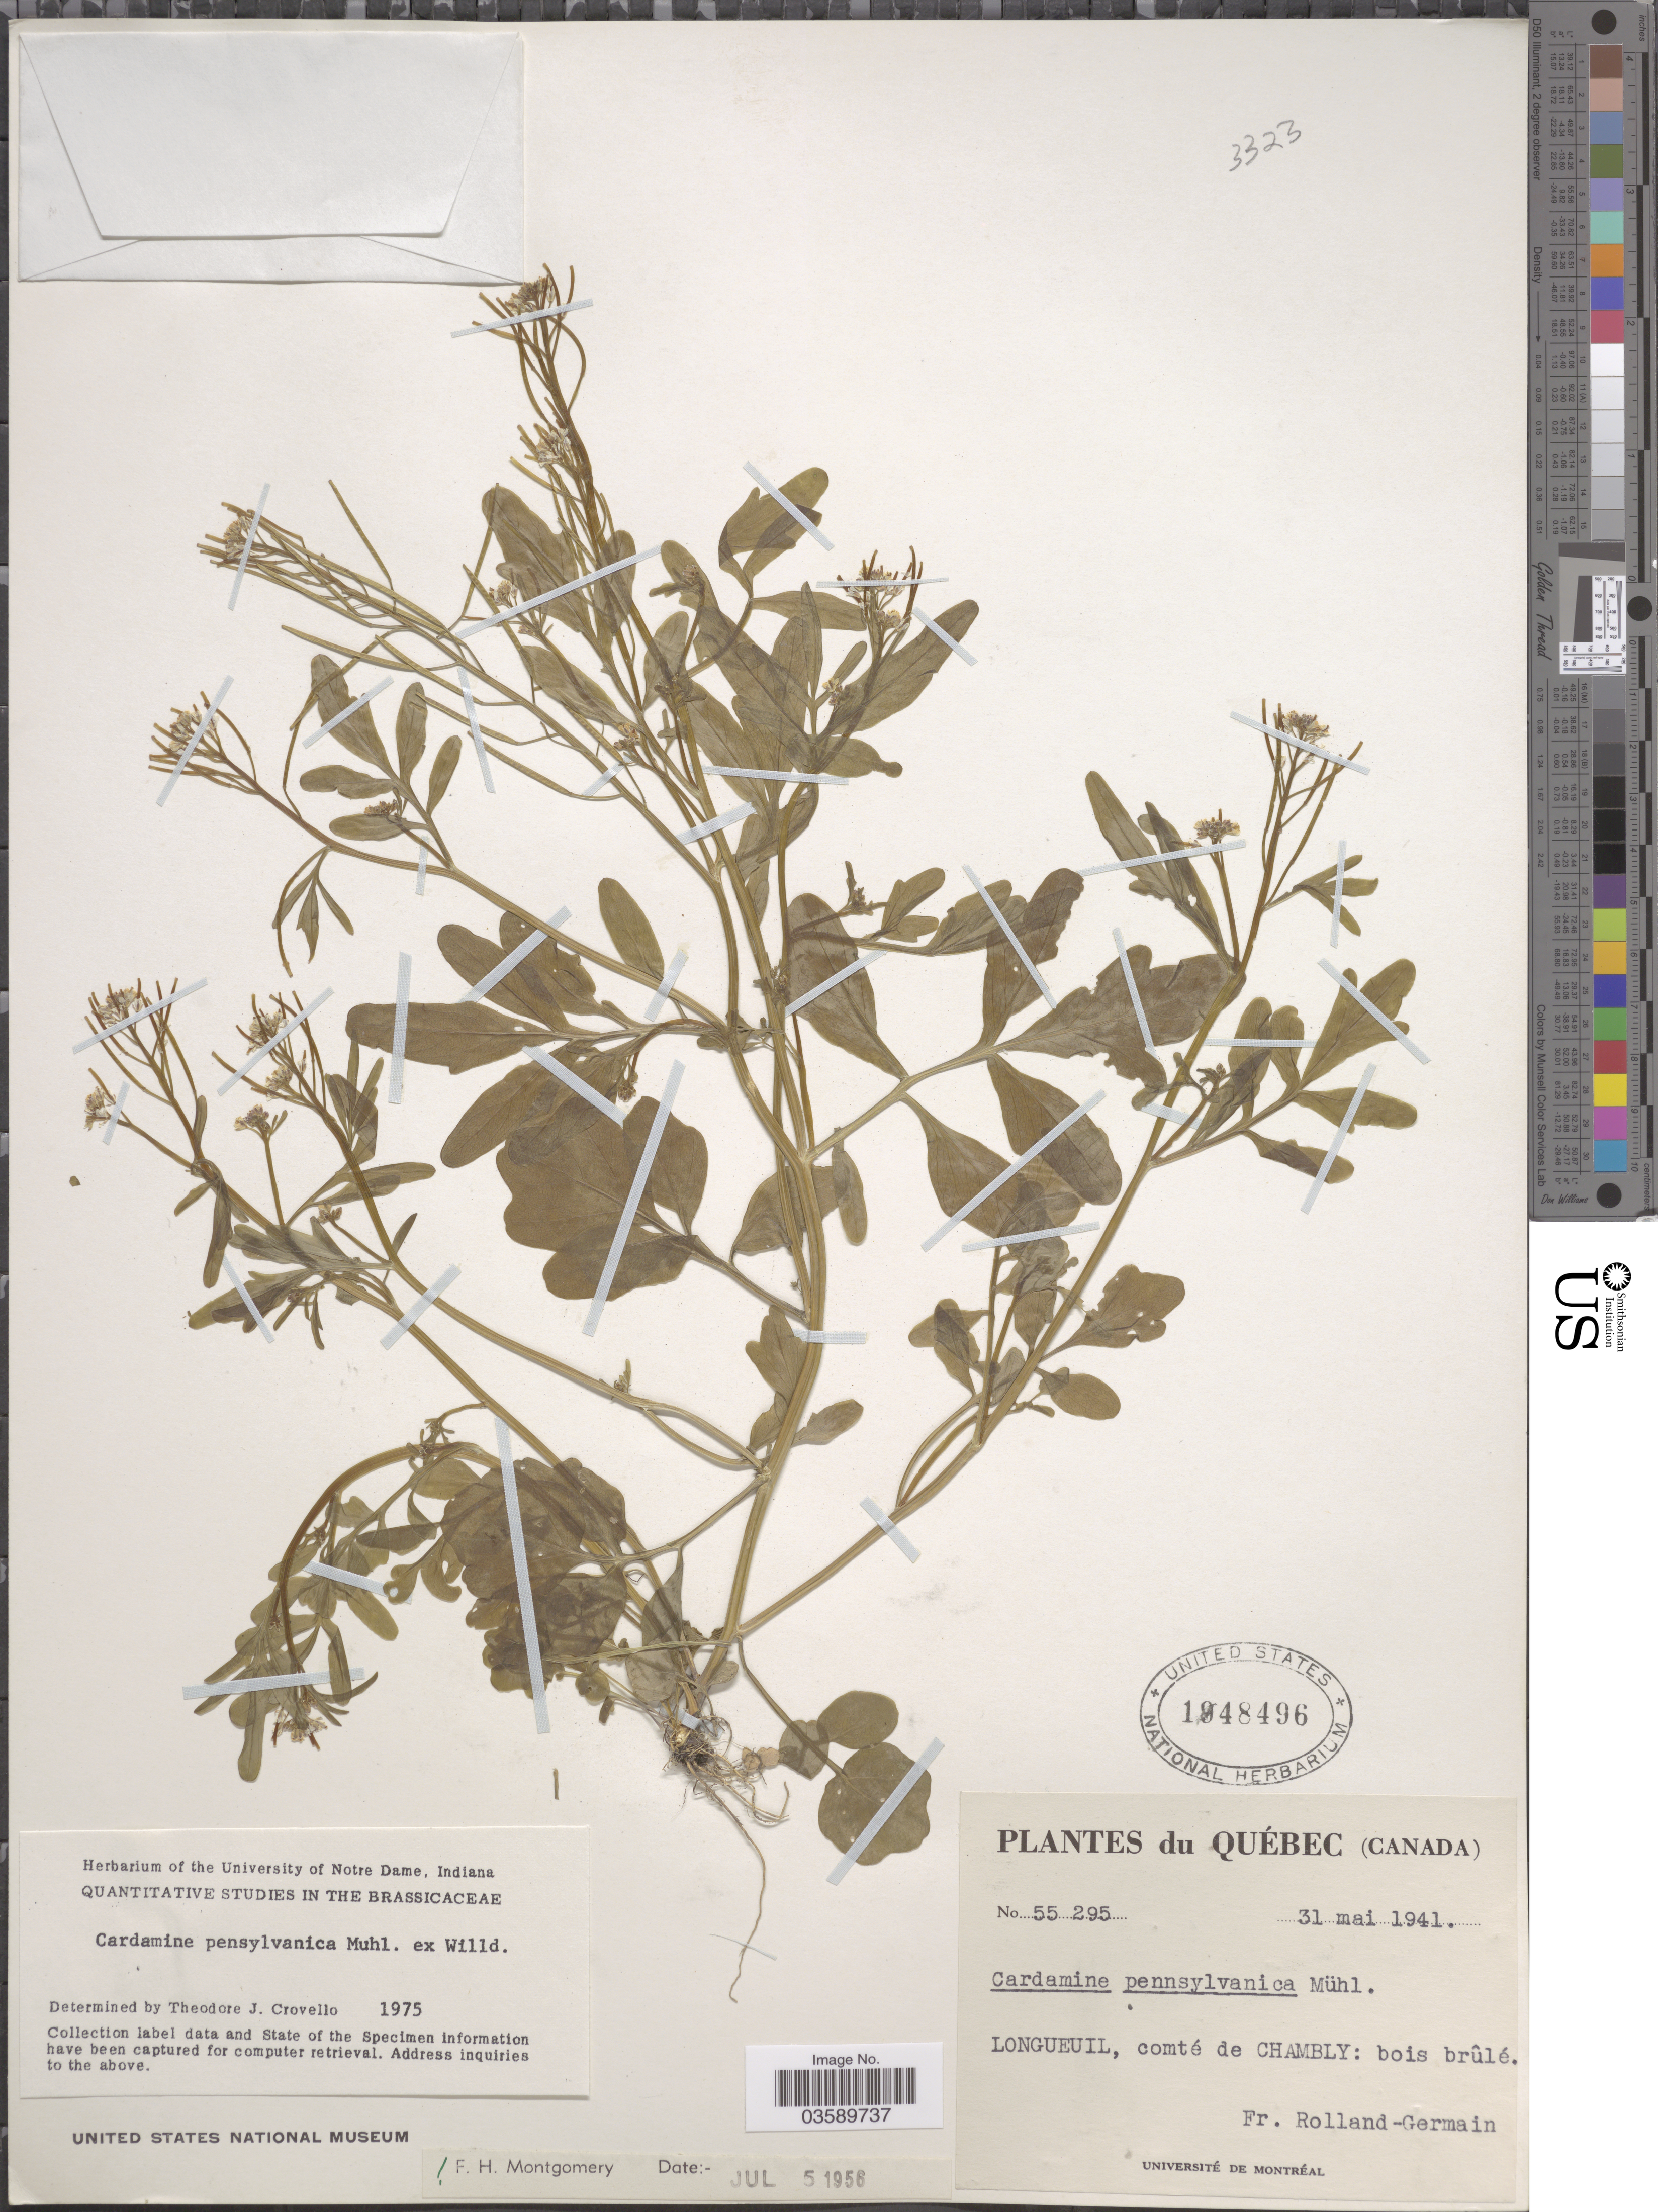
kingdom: Plantae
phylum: Tracheophyta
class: Magnoliopsida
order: Brassicales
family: Brassicaceae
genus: Cardamine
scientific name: Cardamine pensylvanica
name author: Muhl. ex Willd.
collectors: Rolland-Germain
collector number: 55295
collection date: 1941-05-31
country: Canada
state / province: Quebec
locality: Québec. Longueuil, comté de Chambly: bois brûlé.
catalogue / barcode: US 1948496